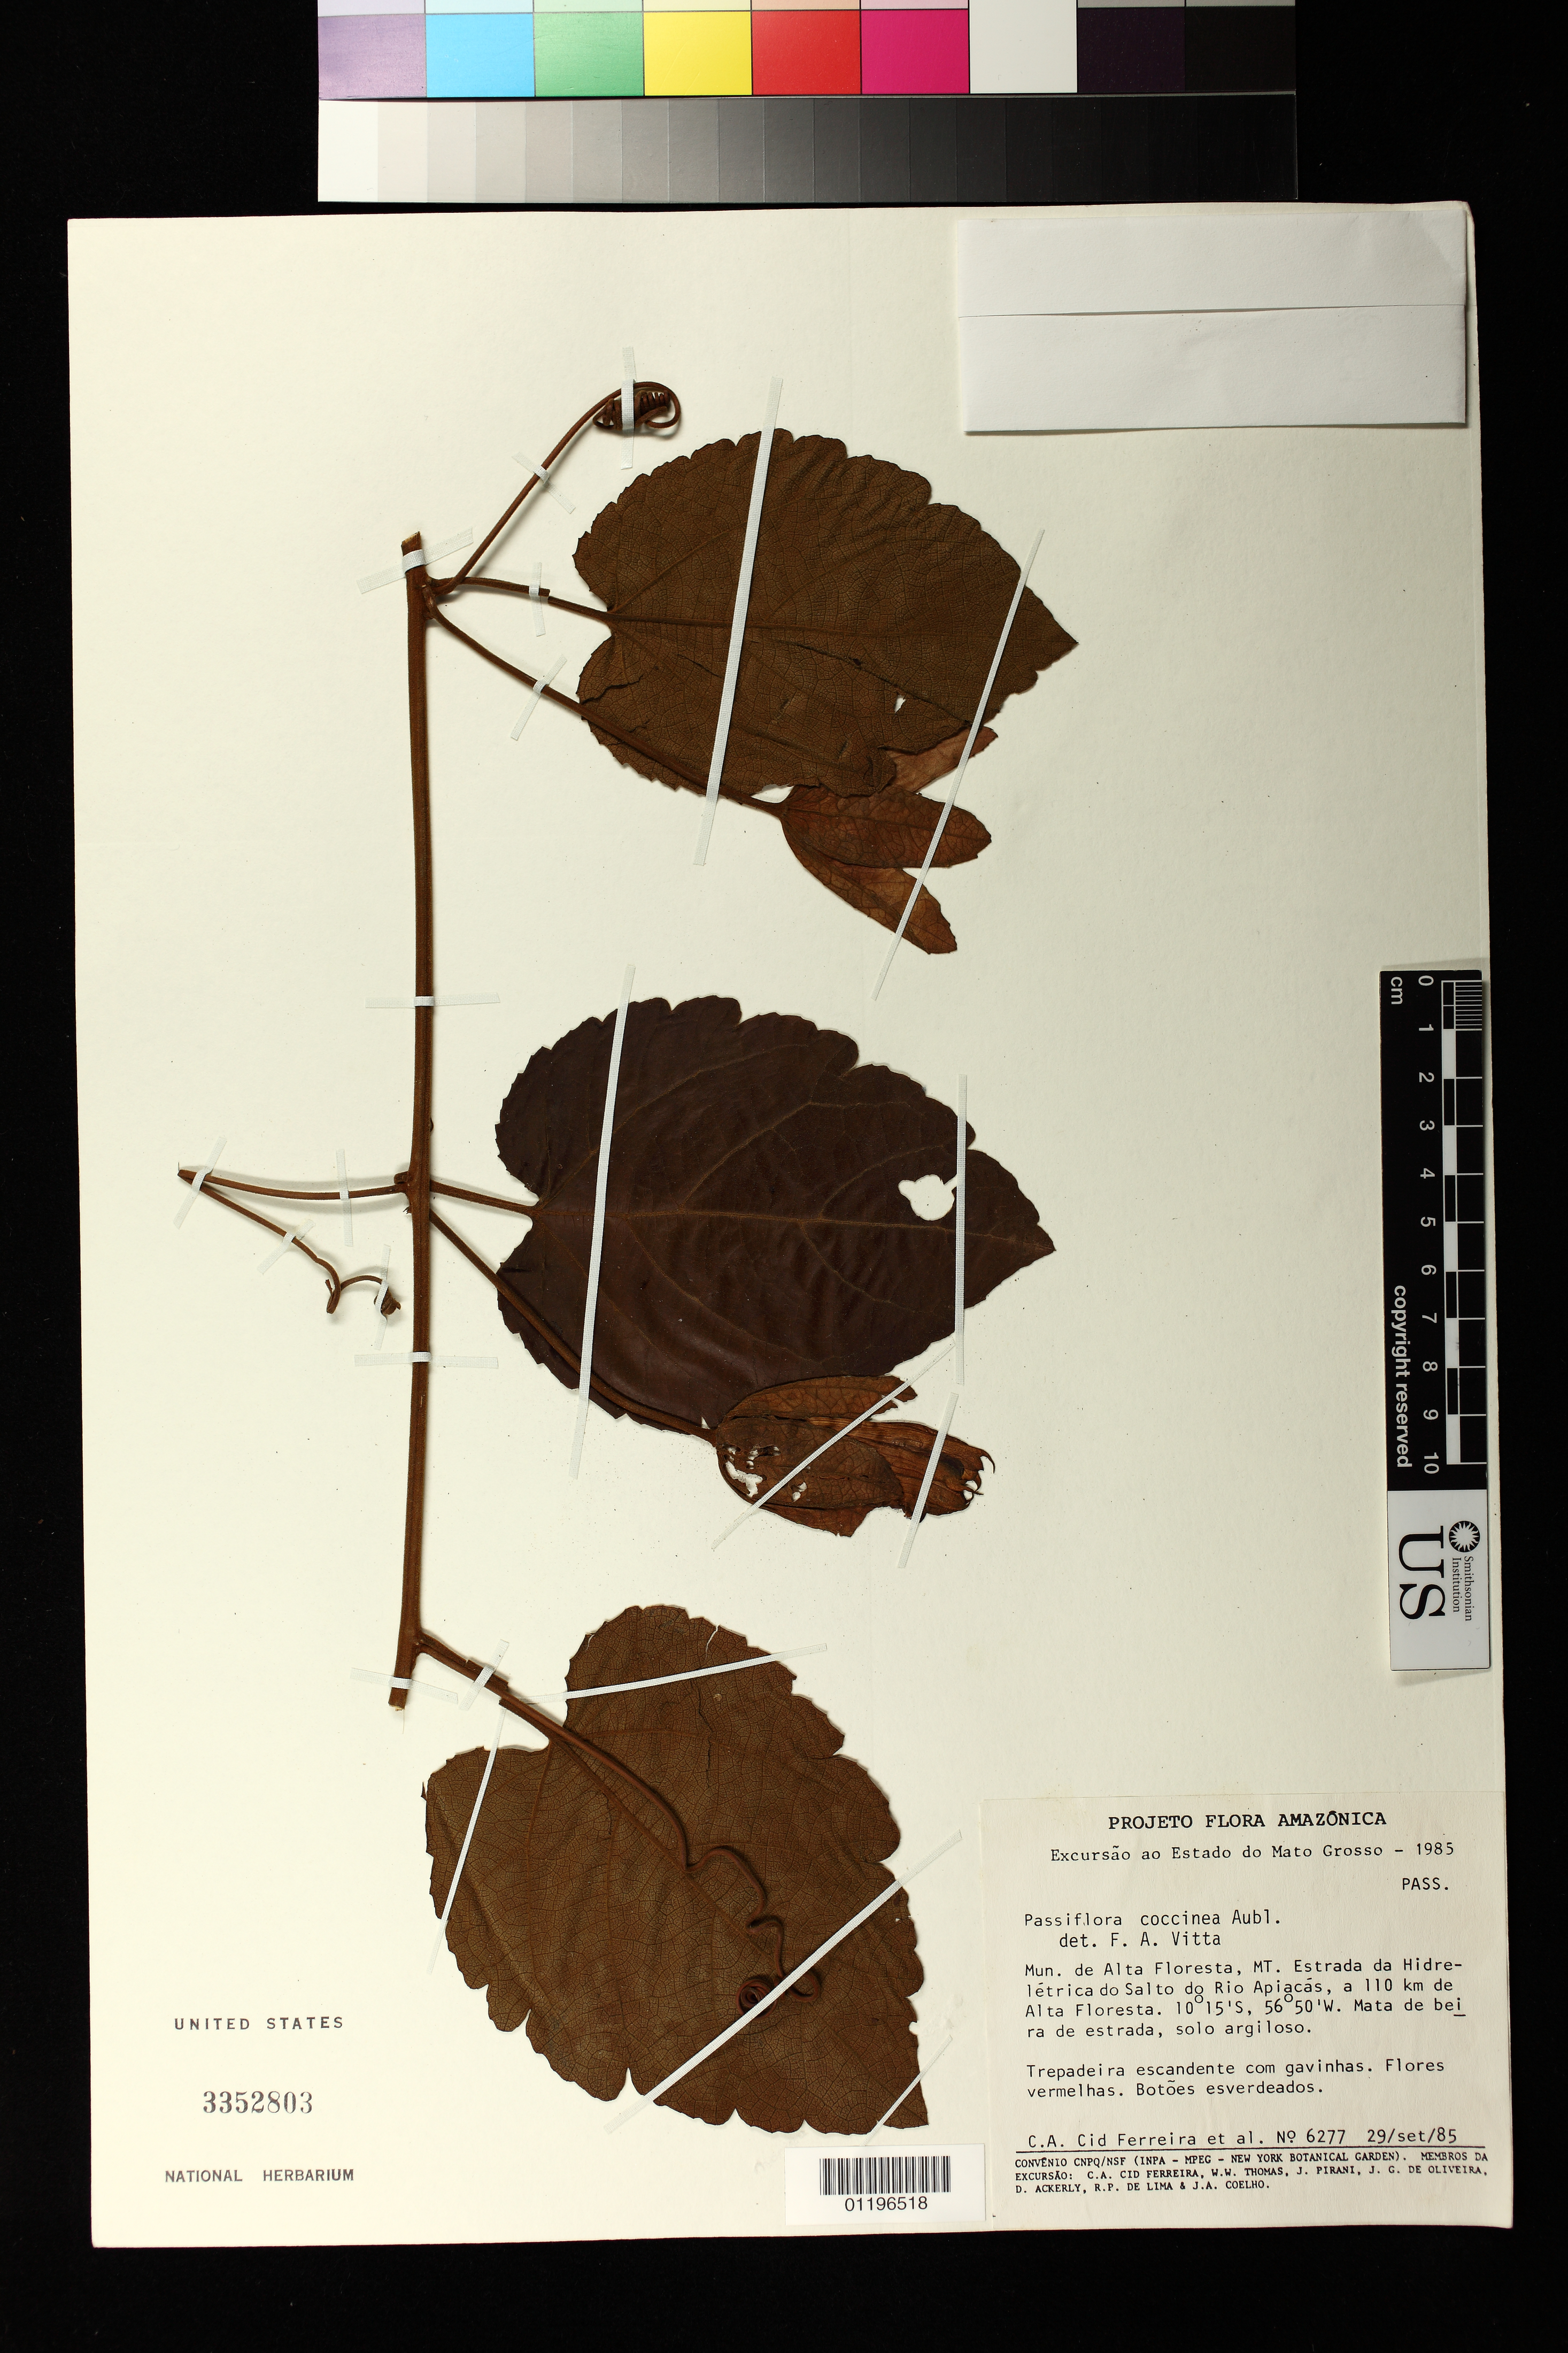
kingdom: Plantae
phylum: Tracheophyta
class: Magnoliopsida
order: Malpighiales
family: Passifloraceae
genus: Passiflora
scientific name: Passiflora coccinea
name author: Aubl.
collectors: C. A. Cid Ferreira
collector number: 6277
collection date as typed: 29 Sep 1985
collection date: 1985-09-29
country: Brazil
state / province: Mato Grosso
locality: Excursao ao Estado do Mato Grosso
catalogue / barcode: US 3352803